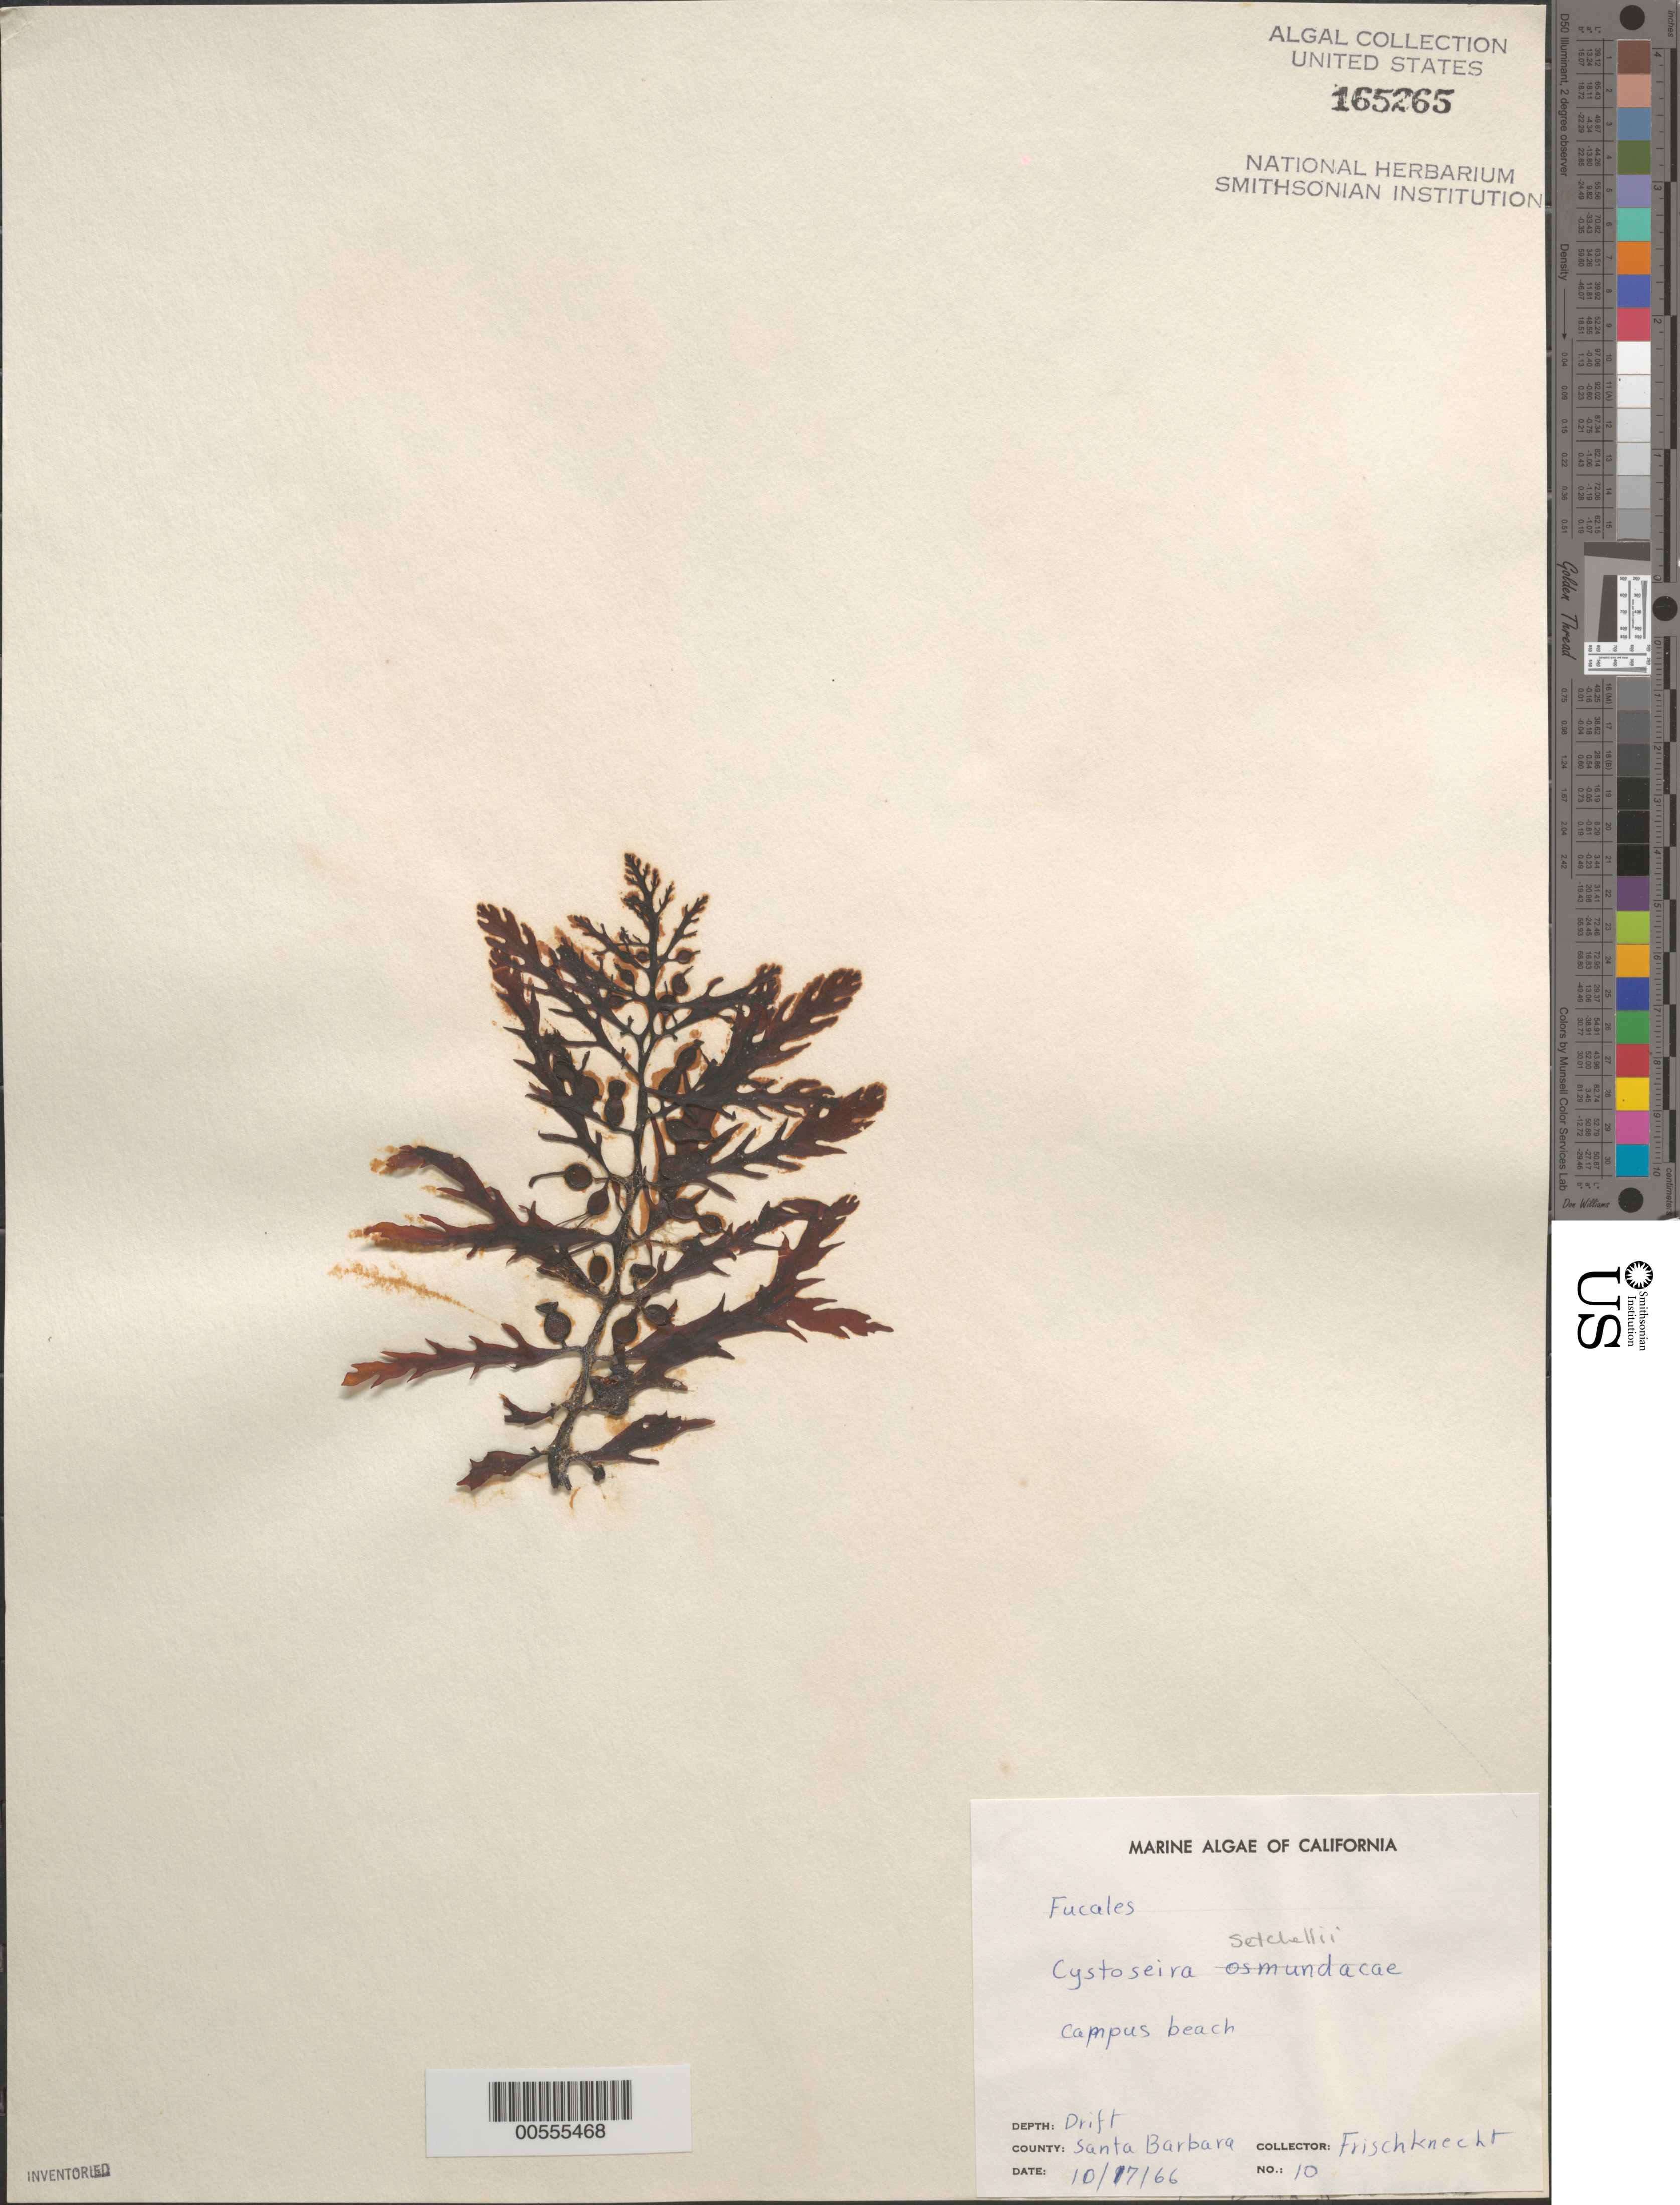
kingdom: Chromista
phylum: Ochrophyta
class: Phaeophyceae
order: Fucales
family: Sargassaceae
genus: Cystoseira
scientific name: Cystoseira setchellii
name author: N.L. Gardner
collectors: -. Frischknecht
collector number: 10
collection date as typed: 17 Oct 1966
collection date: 1966-10-17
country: United States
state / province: California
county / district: Santa Barbara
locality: Campus Beach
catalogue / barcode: US 165265